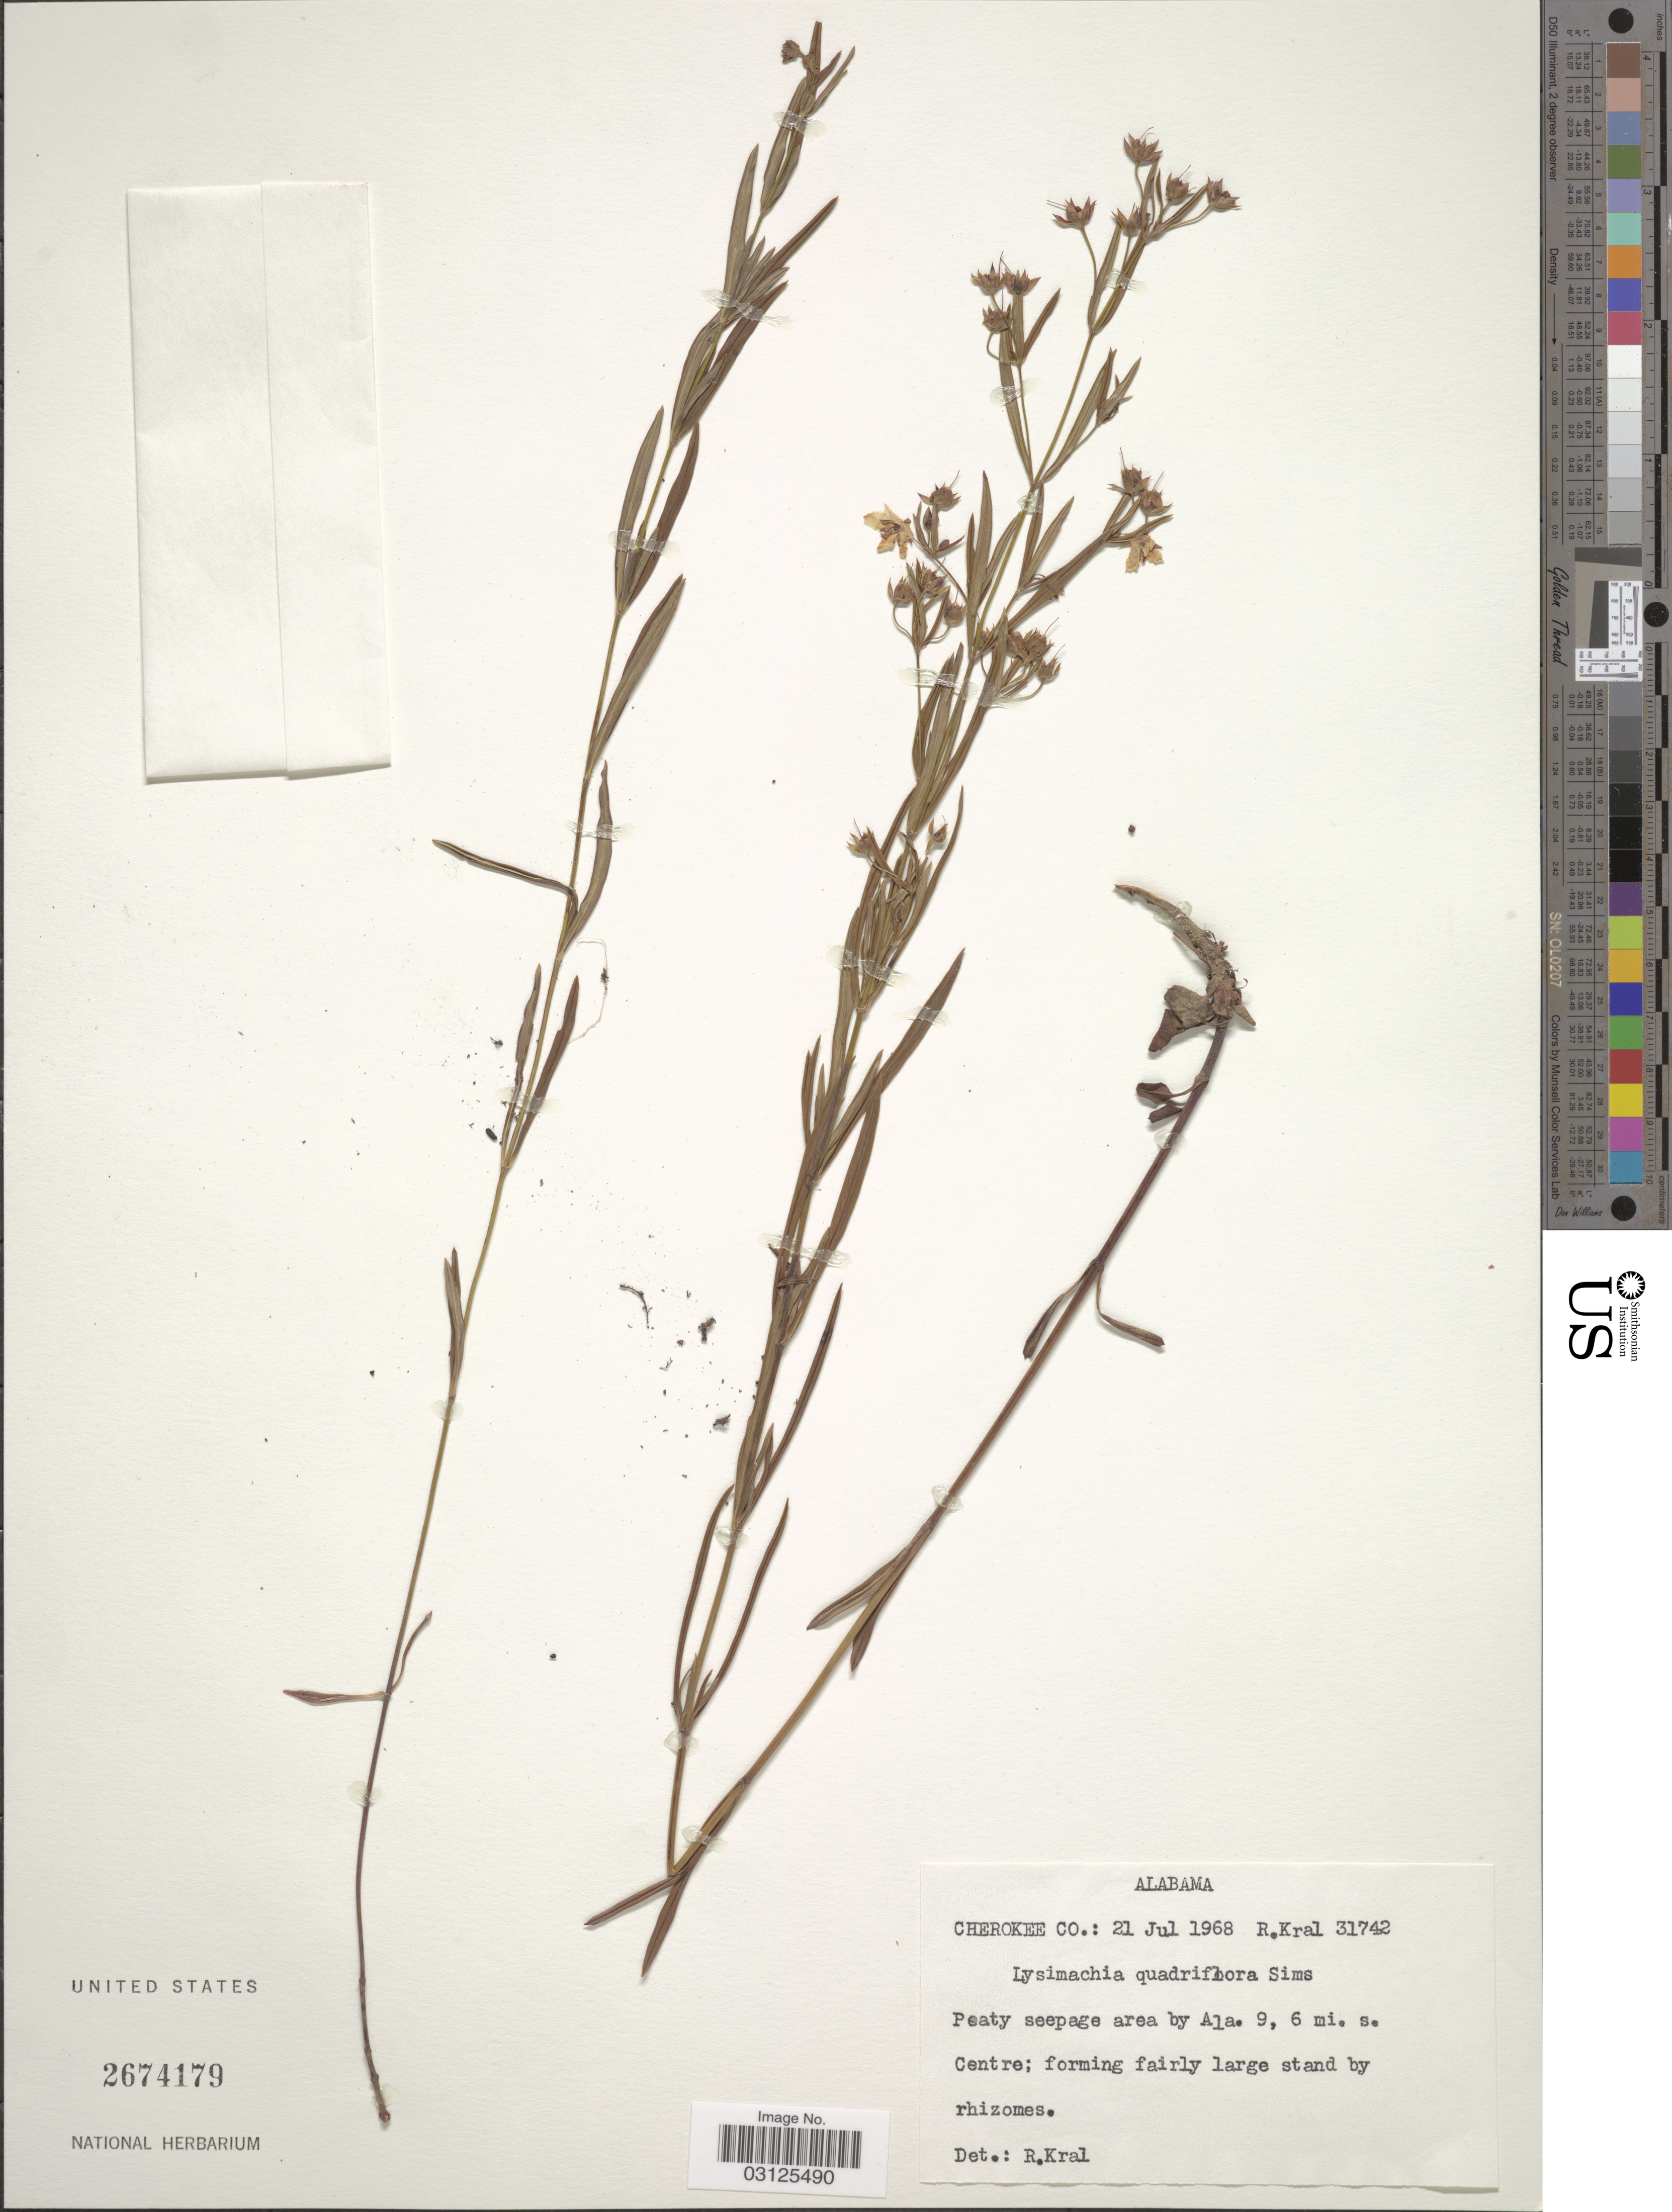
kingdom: Plantae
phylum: Tracheophyta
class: Magnoliopsida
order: Ericales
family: Primulaceae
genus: Steironema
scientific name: Steironema quadriflorum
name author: (Sims) Hitchc.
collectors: R. Kral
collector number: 31742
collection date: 1968-07-21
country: United States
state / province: Alabama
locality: Cherokee Co.: Peaty seepage area by Ala. 9.6 mi. s. Centre.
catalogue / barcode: US 2674179